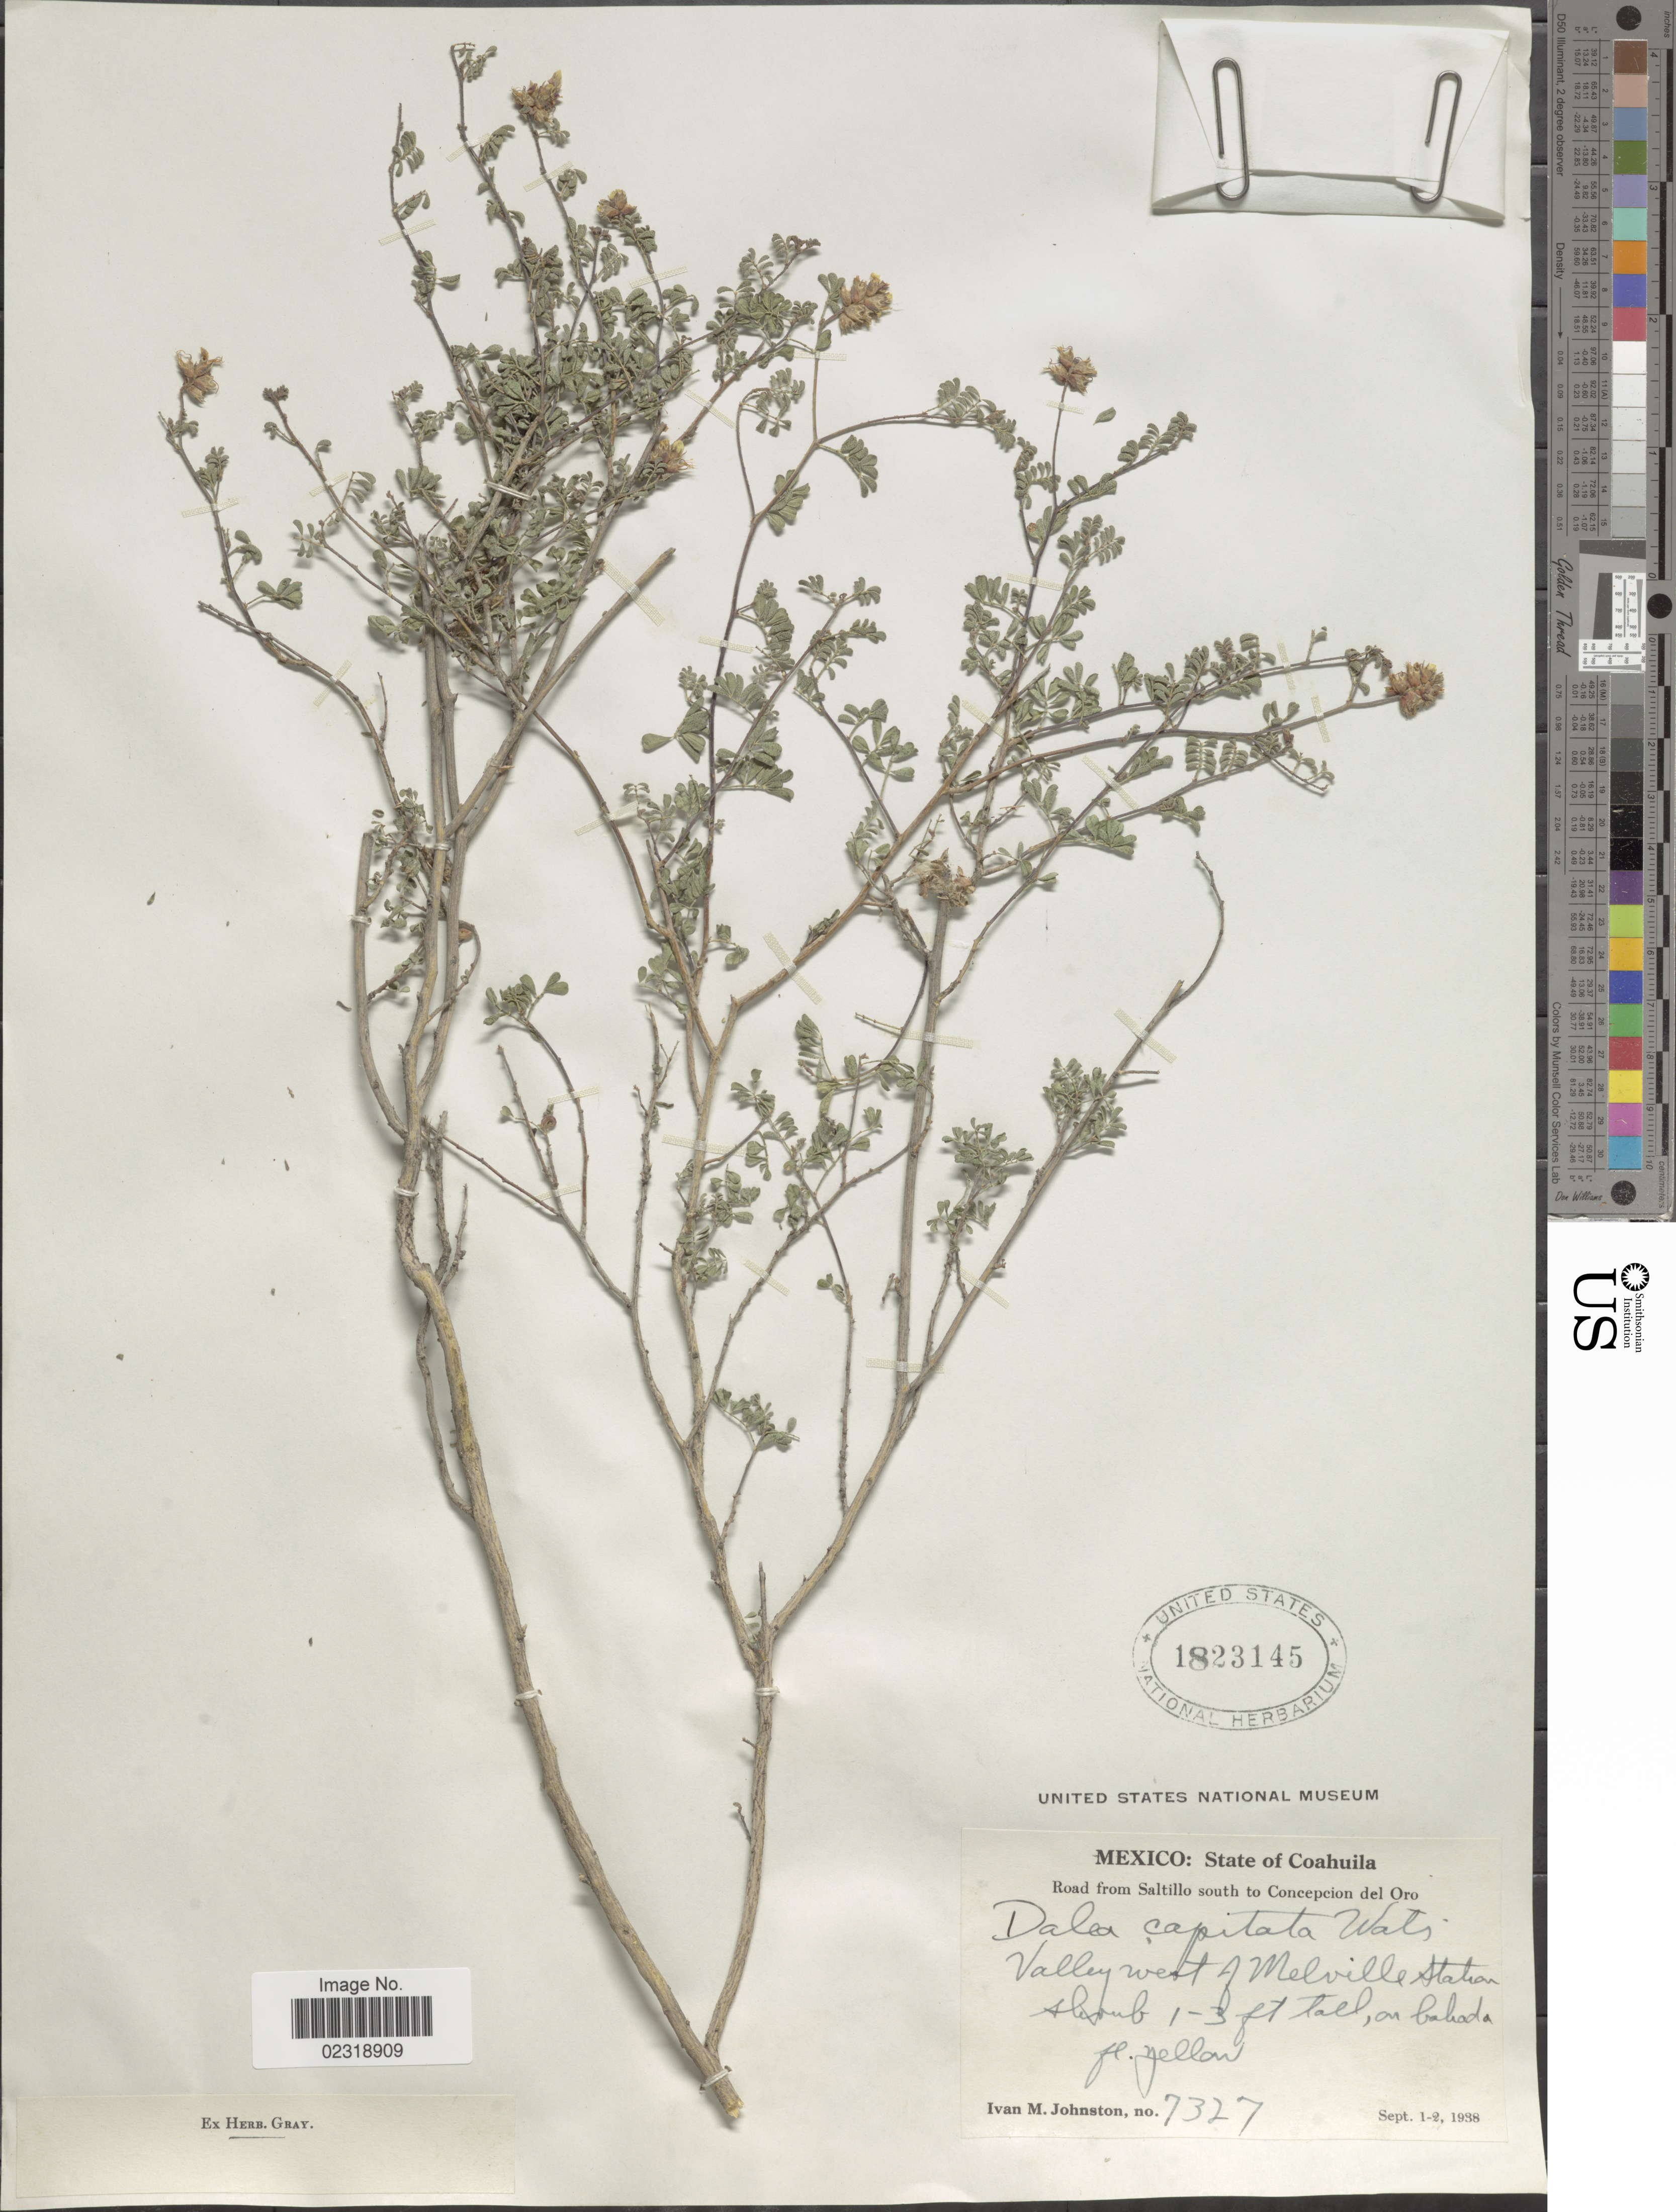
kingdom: Plantae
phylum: Tracheophyta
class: Magnoliopsida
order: Fabales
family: Fabaceae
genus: Dalea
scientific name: Dalea capitata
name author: S. Watson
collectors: I.M. Johnston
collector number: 7327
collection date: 1938-09-01/1938-09-02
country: Mexico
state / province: Coahuila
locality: Road from Saltillo south to Concepcion del Oro, valley west of Melville station.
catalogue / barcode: US 1823145